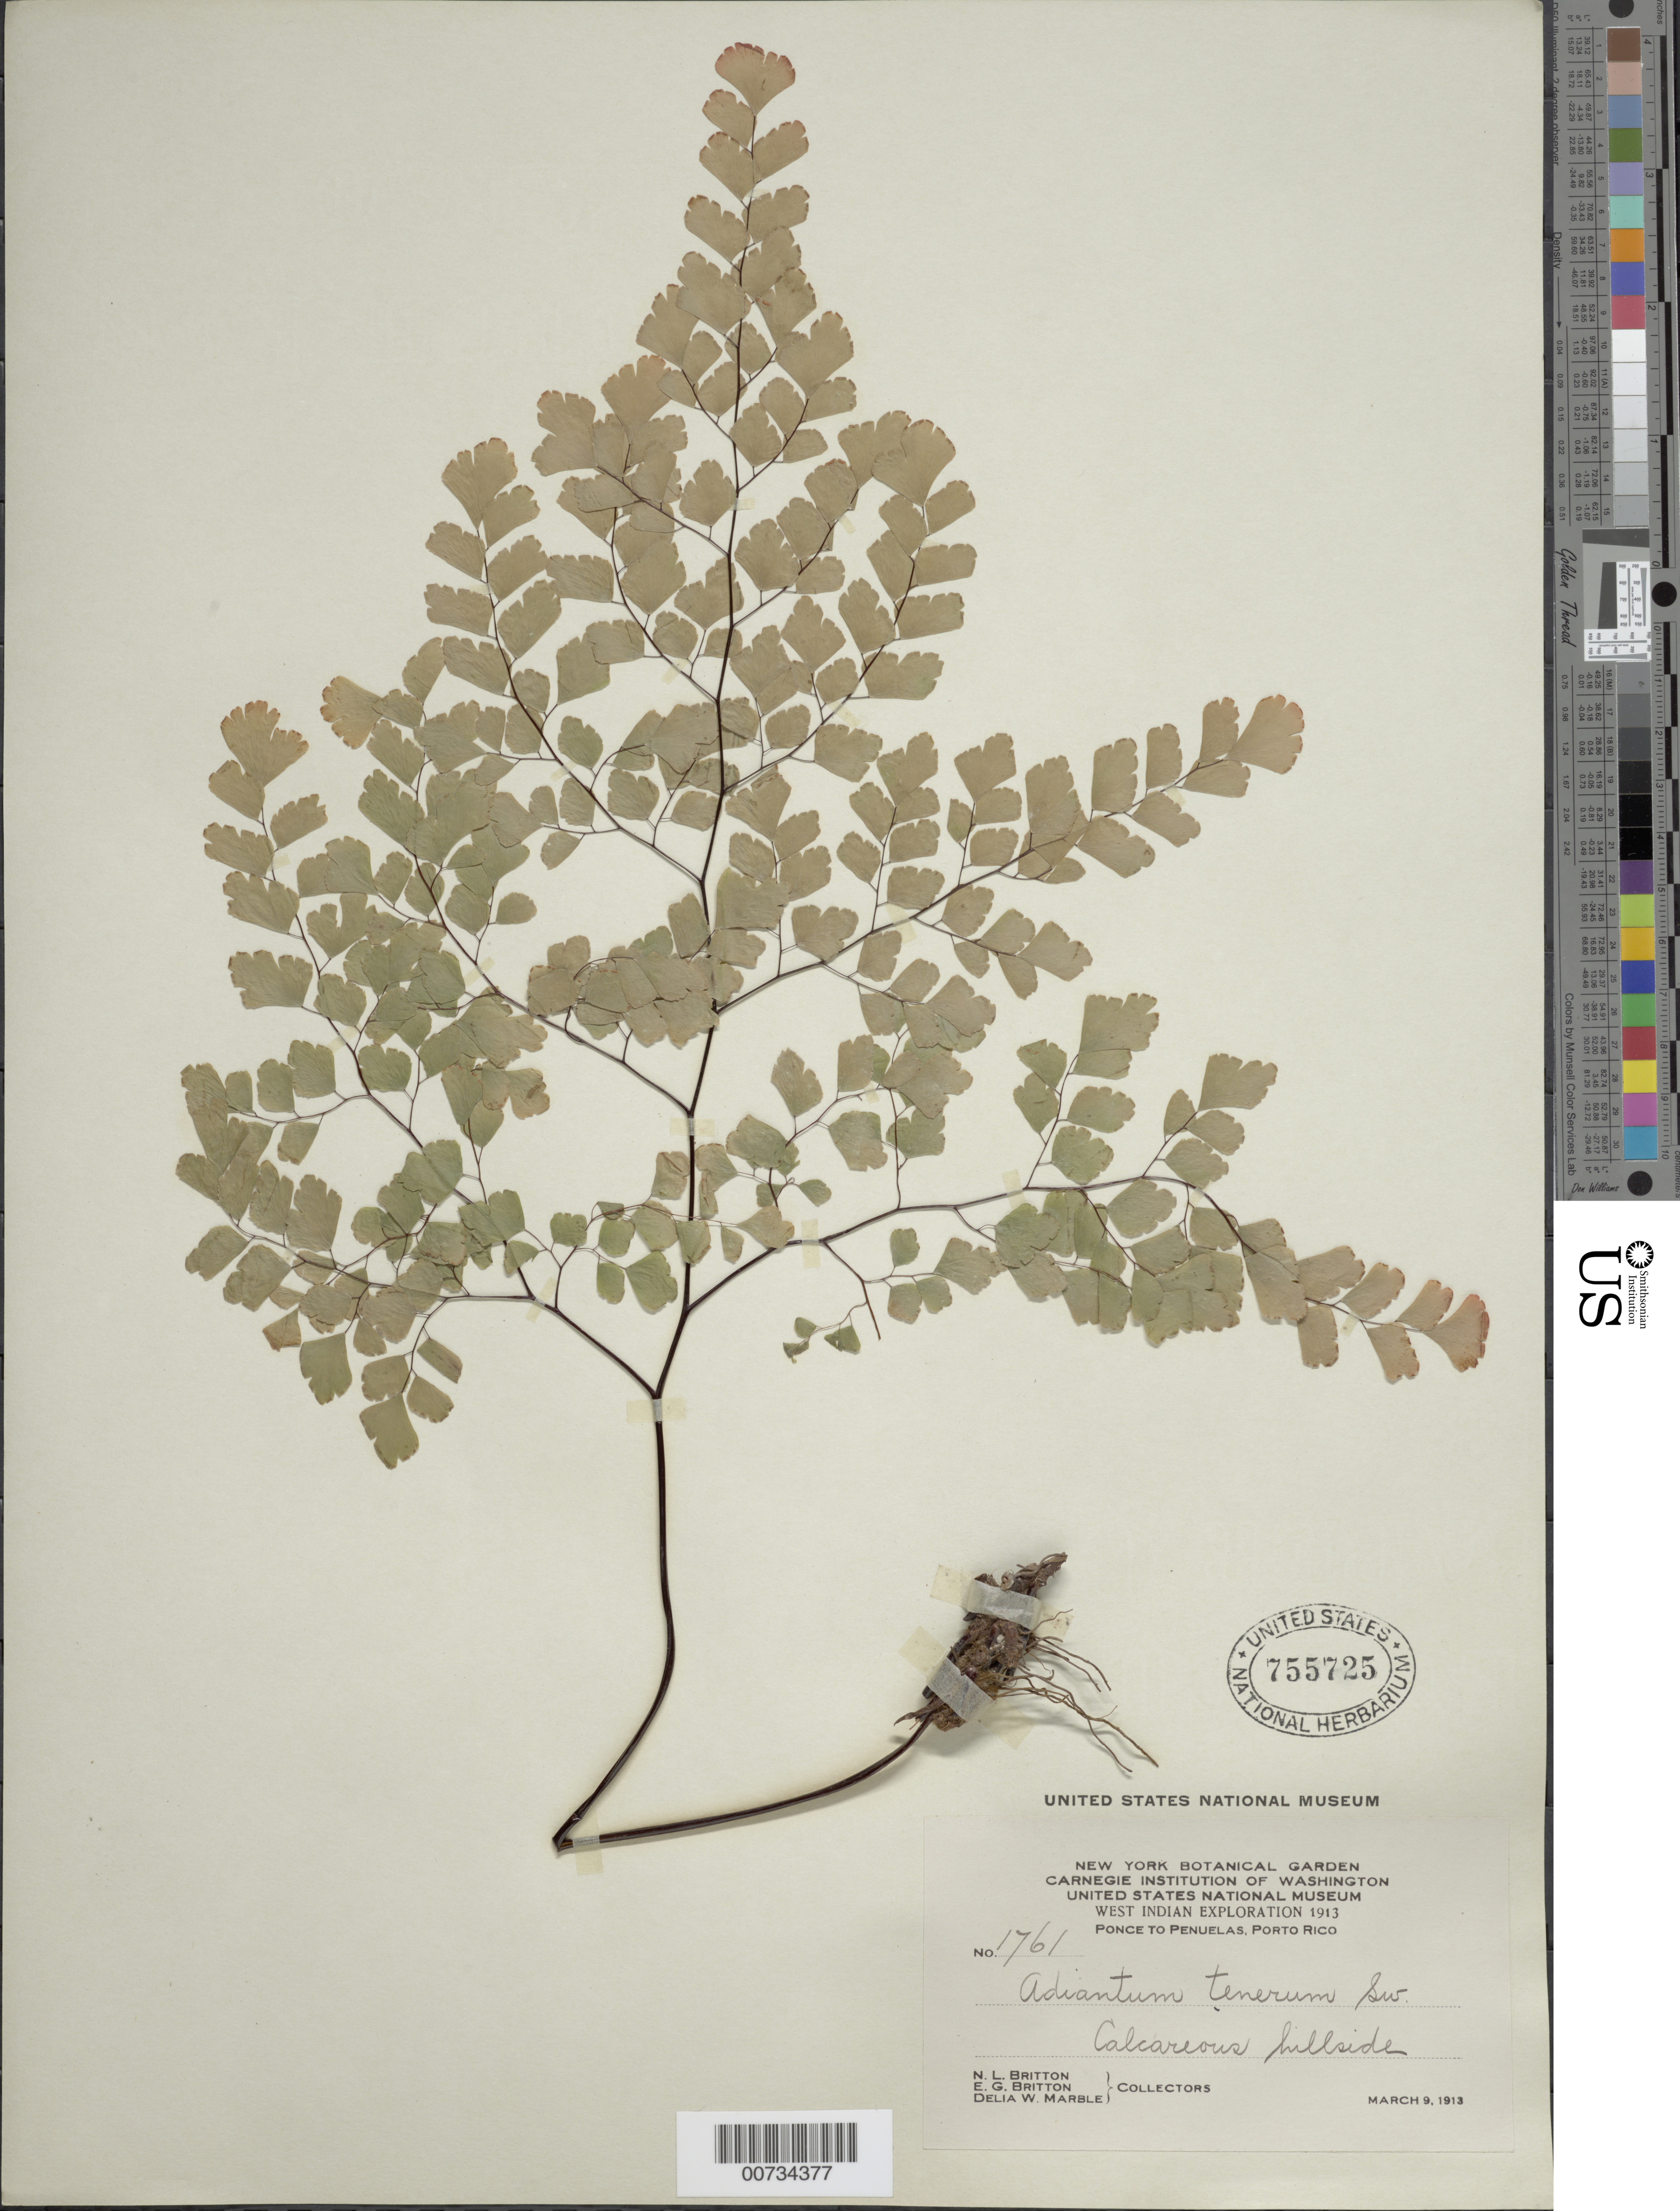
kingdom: Plantae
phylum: Tracheophyta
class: Polypodiopsida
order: Polypodiales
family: Pteridaceae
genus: Adiantum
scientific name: Adiantum tenerum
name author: Sw.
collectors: N. Britton, E. G. Britton & D. W. Marble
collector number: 1761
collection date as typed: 09 Mar 1913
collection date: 1913-03-09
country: Puerto Rico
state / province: Ponce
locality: Ponce to Peñuelas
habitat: Calcareous hillside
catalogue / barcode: US 755725